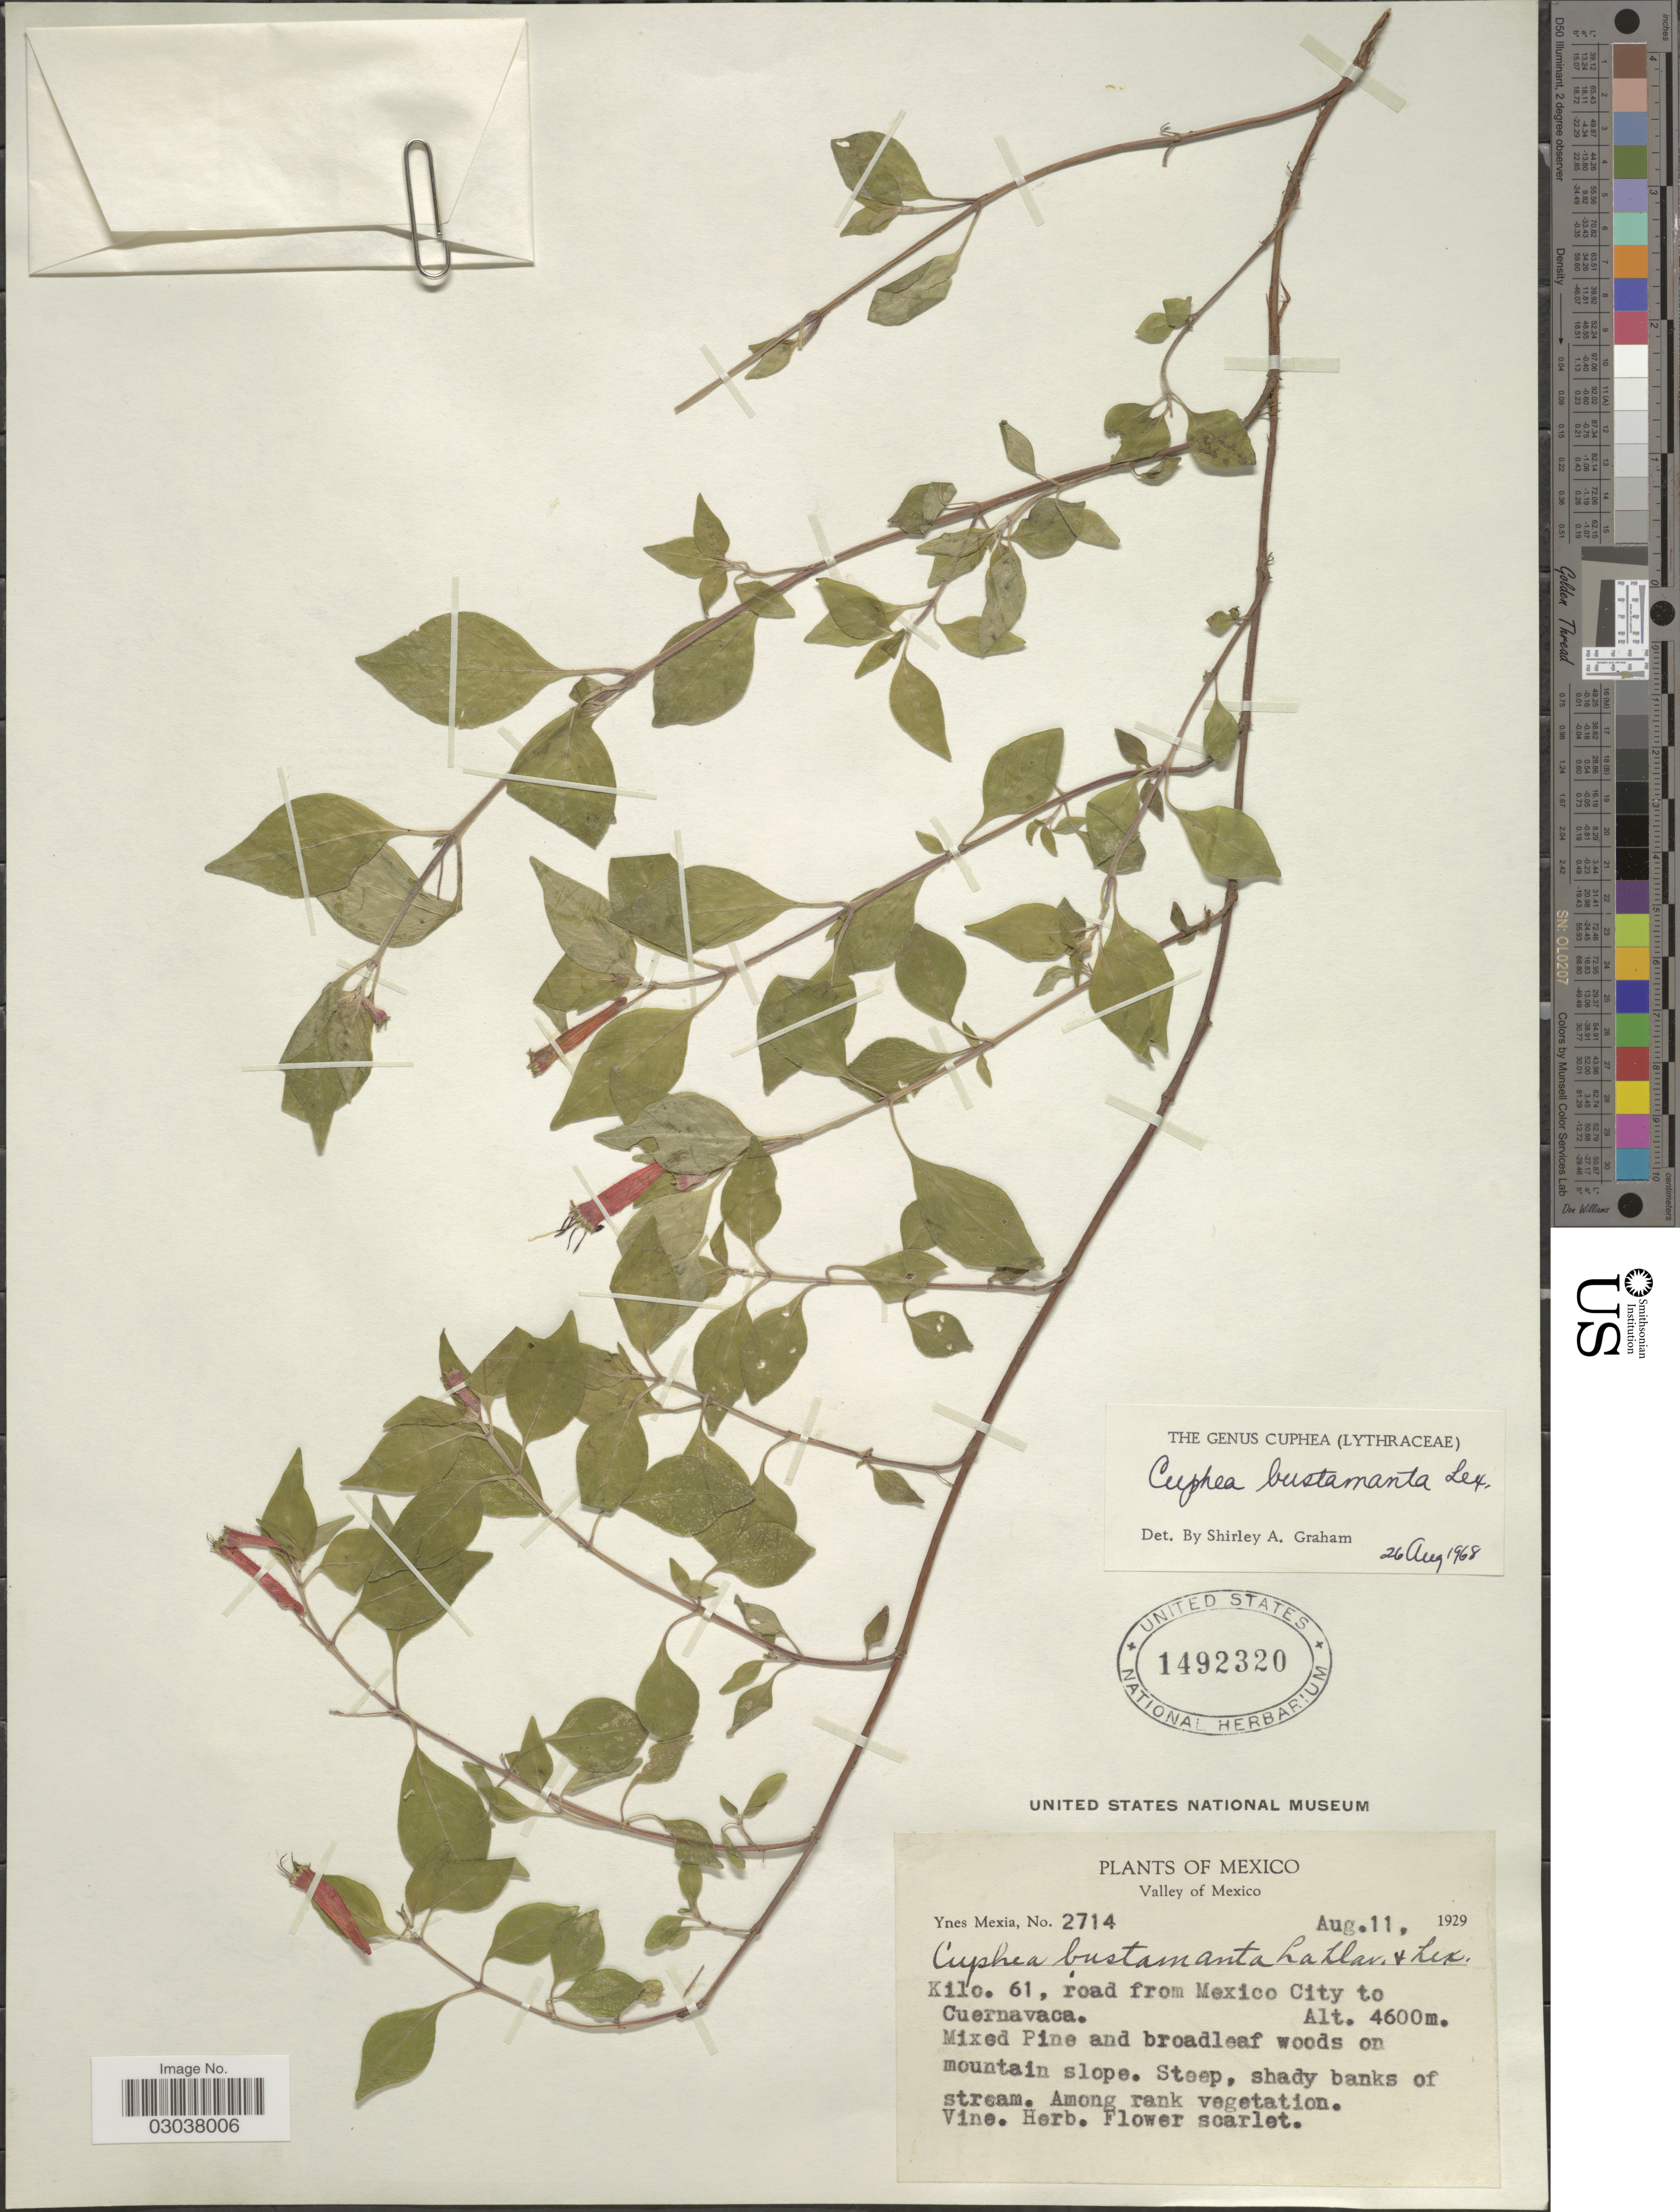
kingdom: Plantae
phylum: Tracheophyta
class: Magnoliopsida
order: Myrtales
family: Lythraceae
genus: Cuphea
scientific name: Cuphea bustamanta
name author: Lex.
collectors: Y. Mexia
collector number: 2714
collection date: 1929-08-11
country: Mexico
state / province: México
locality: Valley of Mexico. Kilo. 61, road from Mexico City to Cuernavaca.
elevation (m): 4600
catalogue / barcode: US 1492320